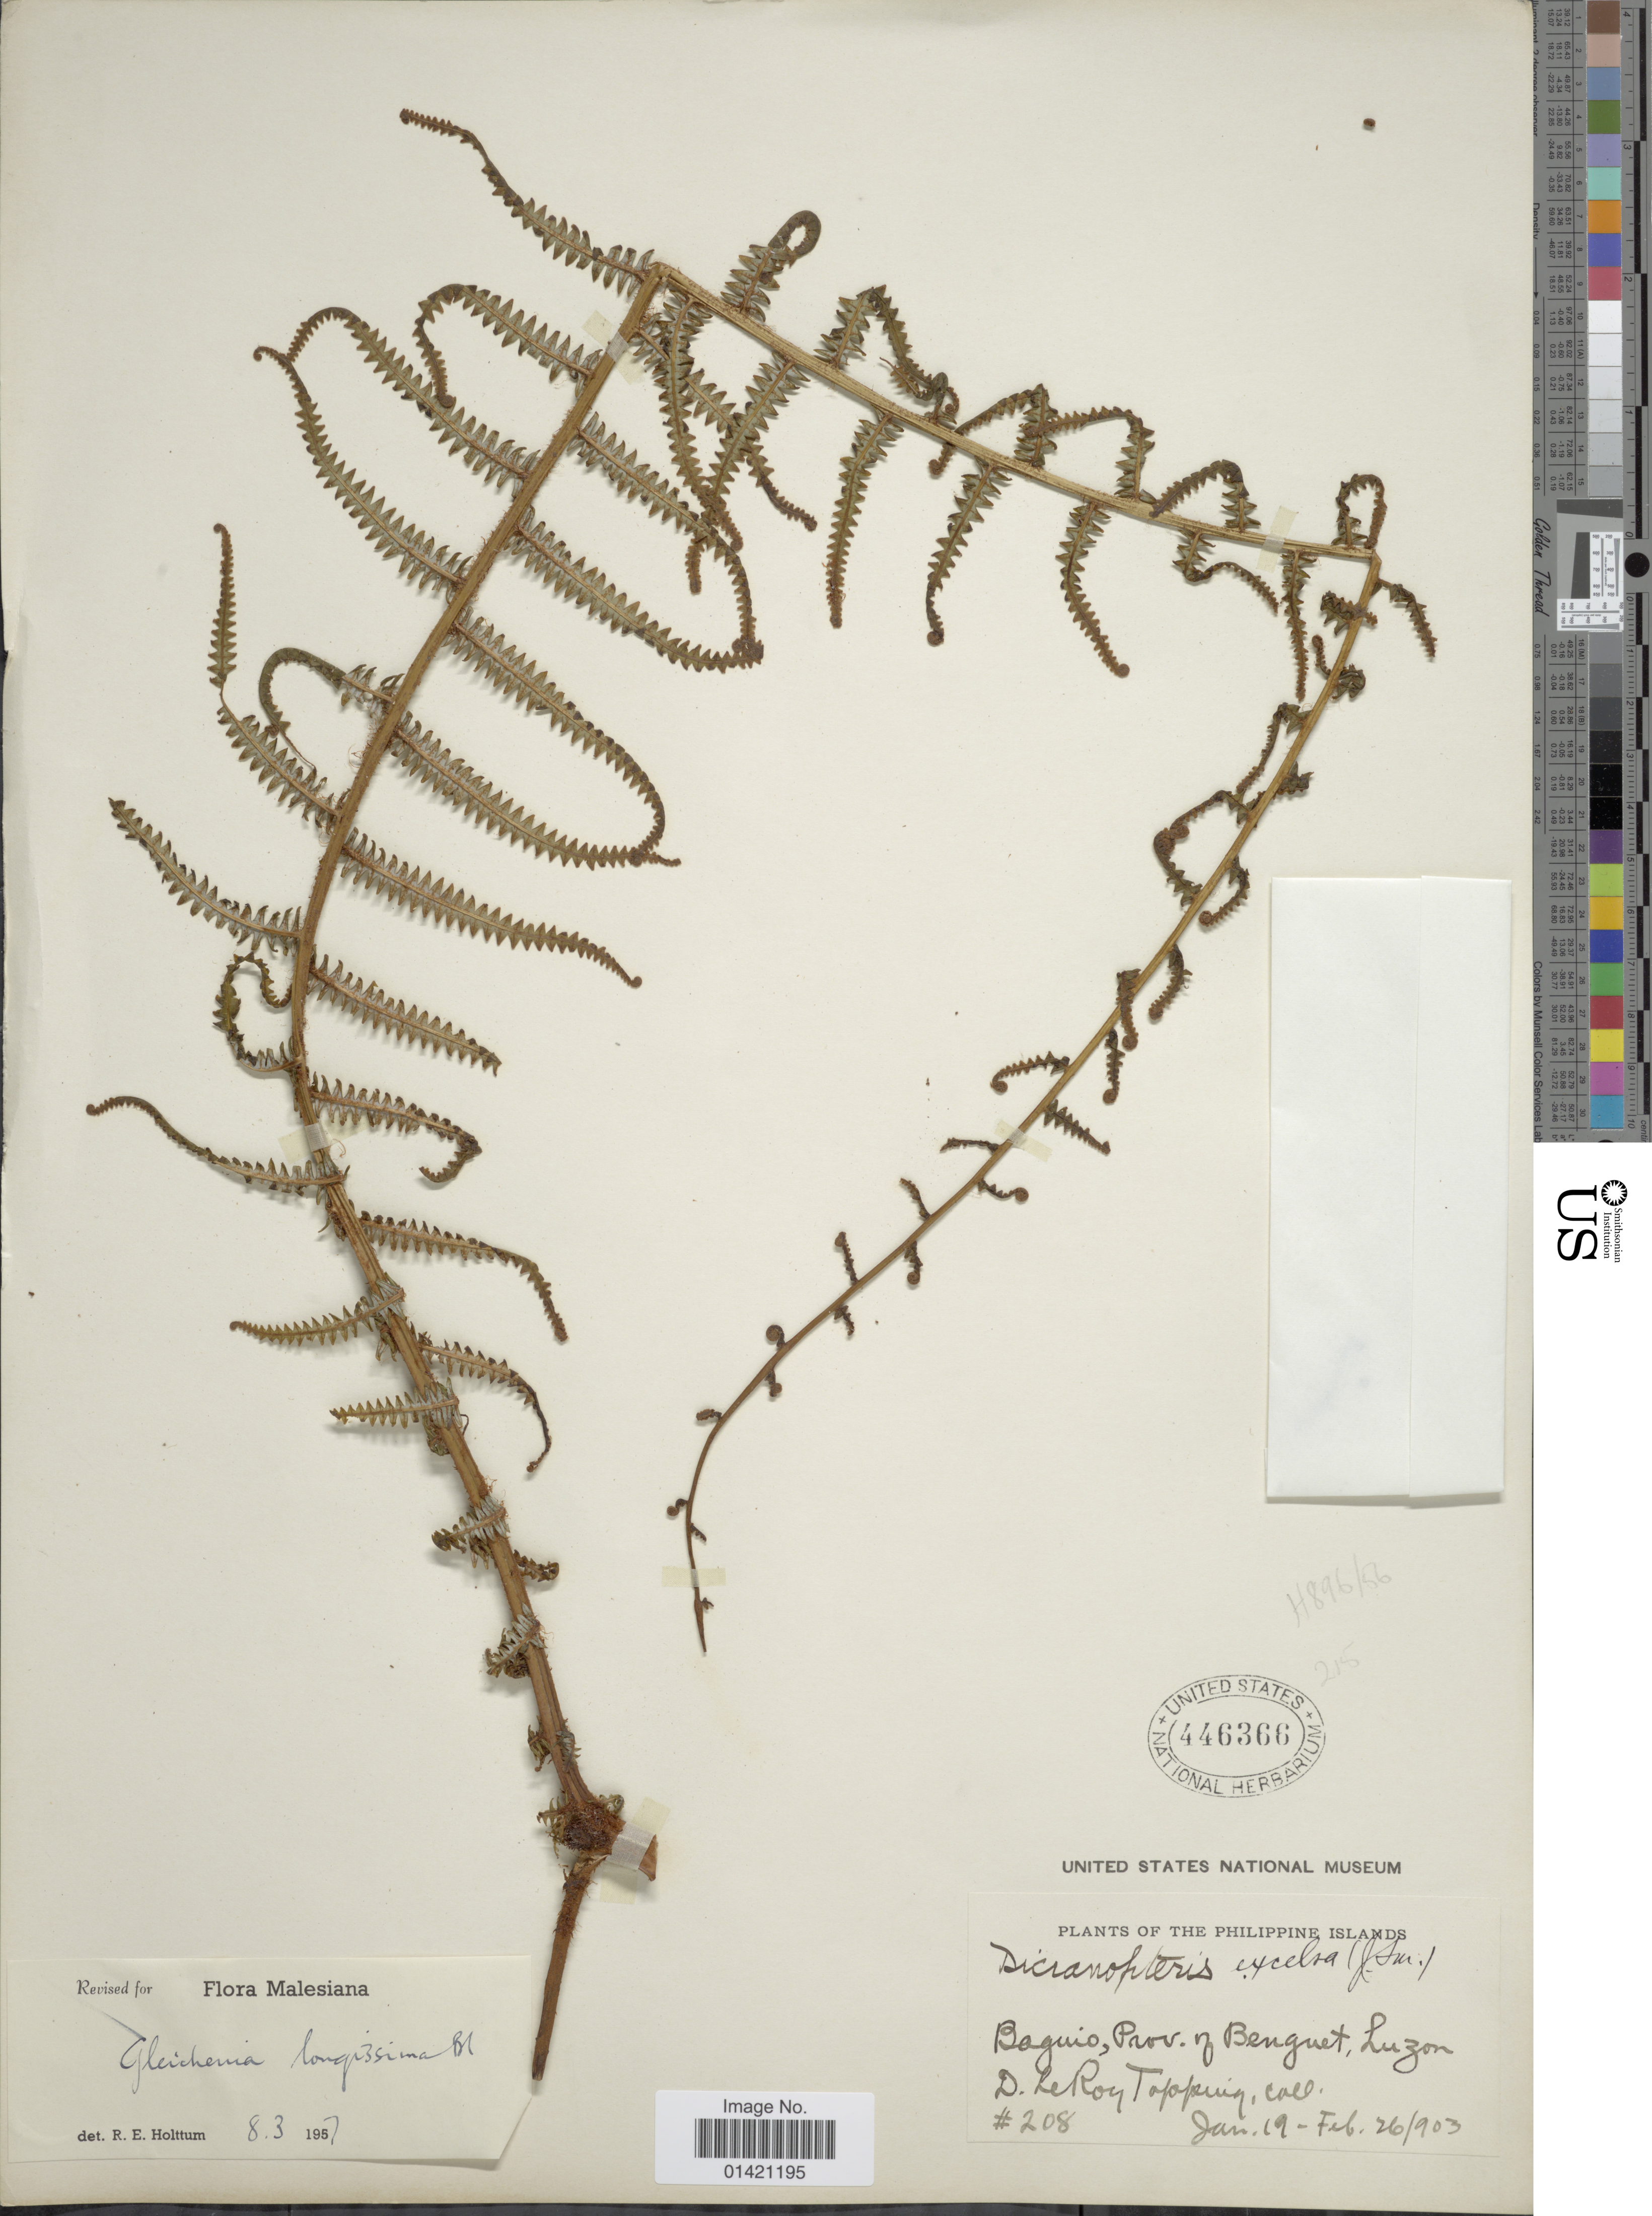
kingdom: Plantae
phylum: Tracheophyta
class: Polypodiopsida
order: Gleicheniales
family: Gleicheniaceae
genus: Diplopterygium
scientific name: Diplopterygium longissimum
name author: (Blume) Nakai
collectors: D. L. Topping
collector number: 208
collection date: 1903-01-19/1903-02-26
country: Philippines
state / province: Cordillera (Administrative Region)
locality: Baguio, Prov. of Benguet. Luzon.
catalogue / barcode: US 446366